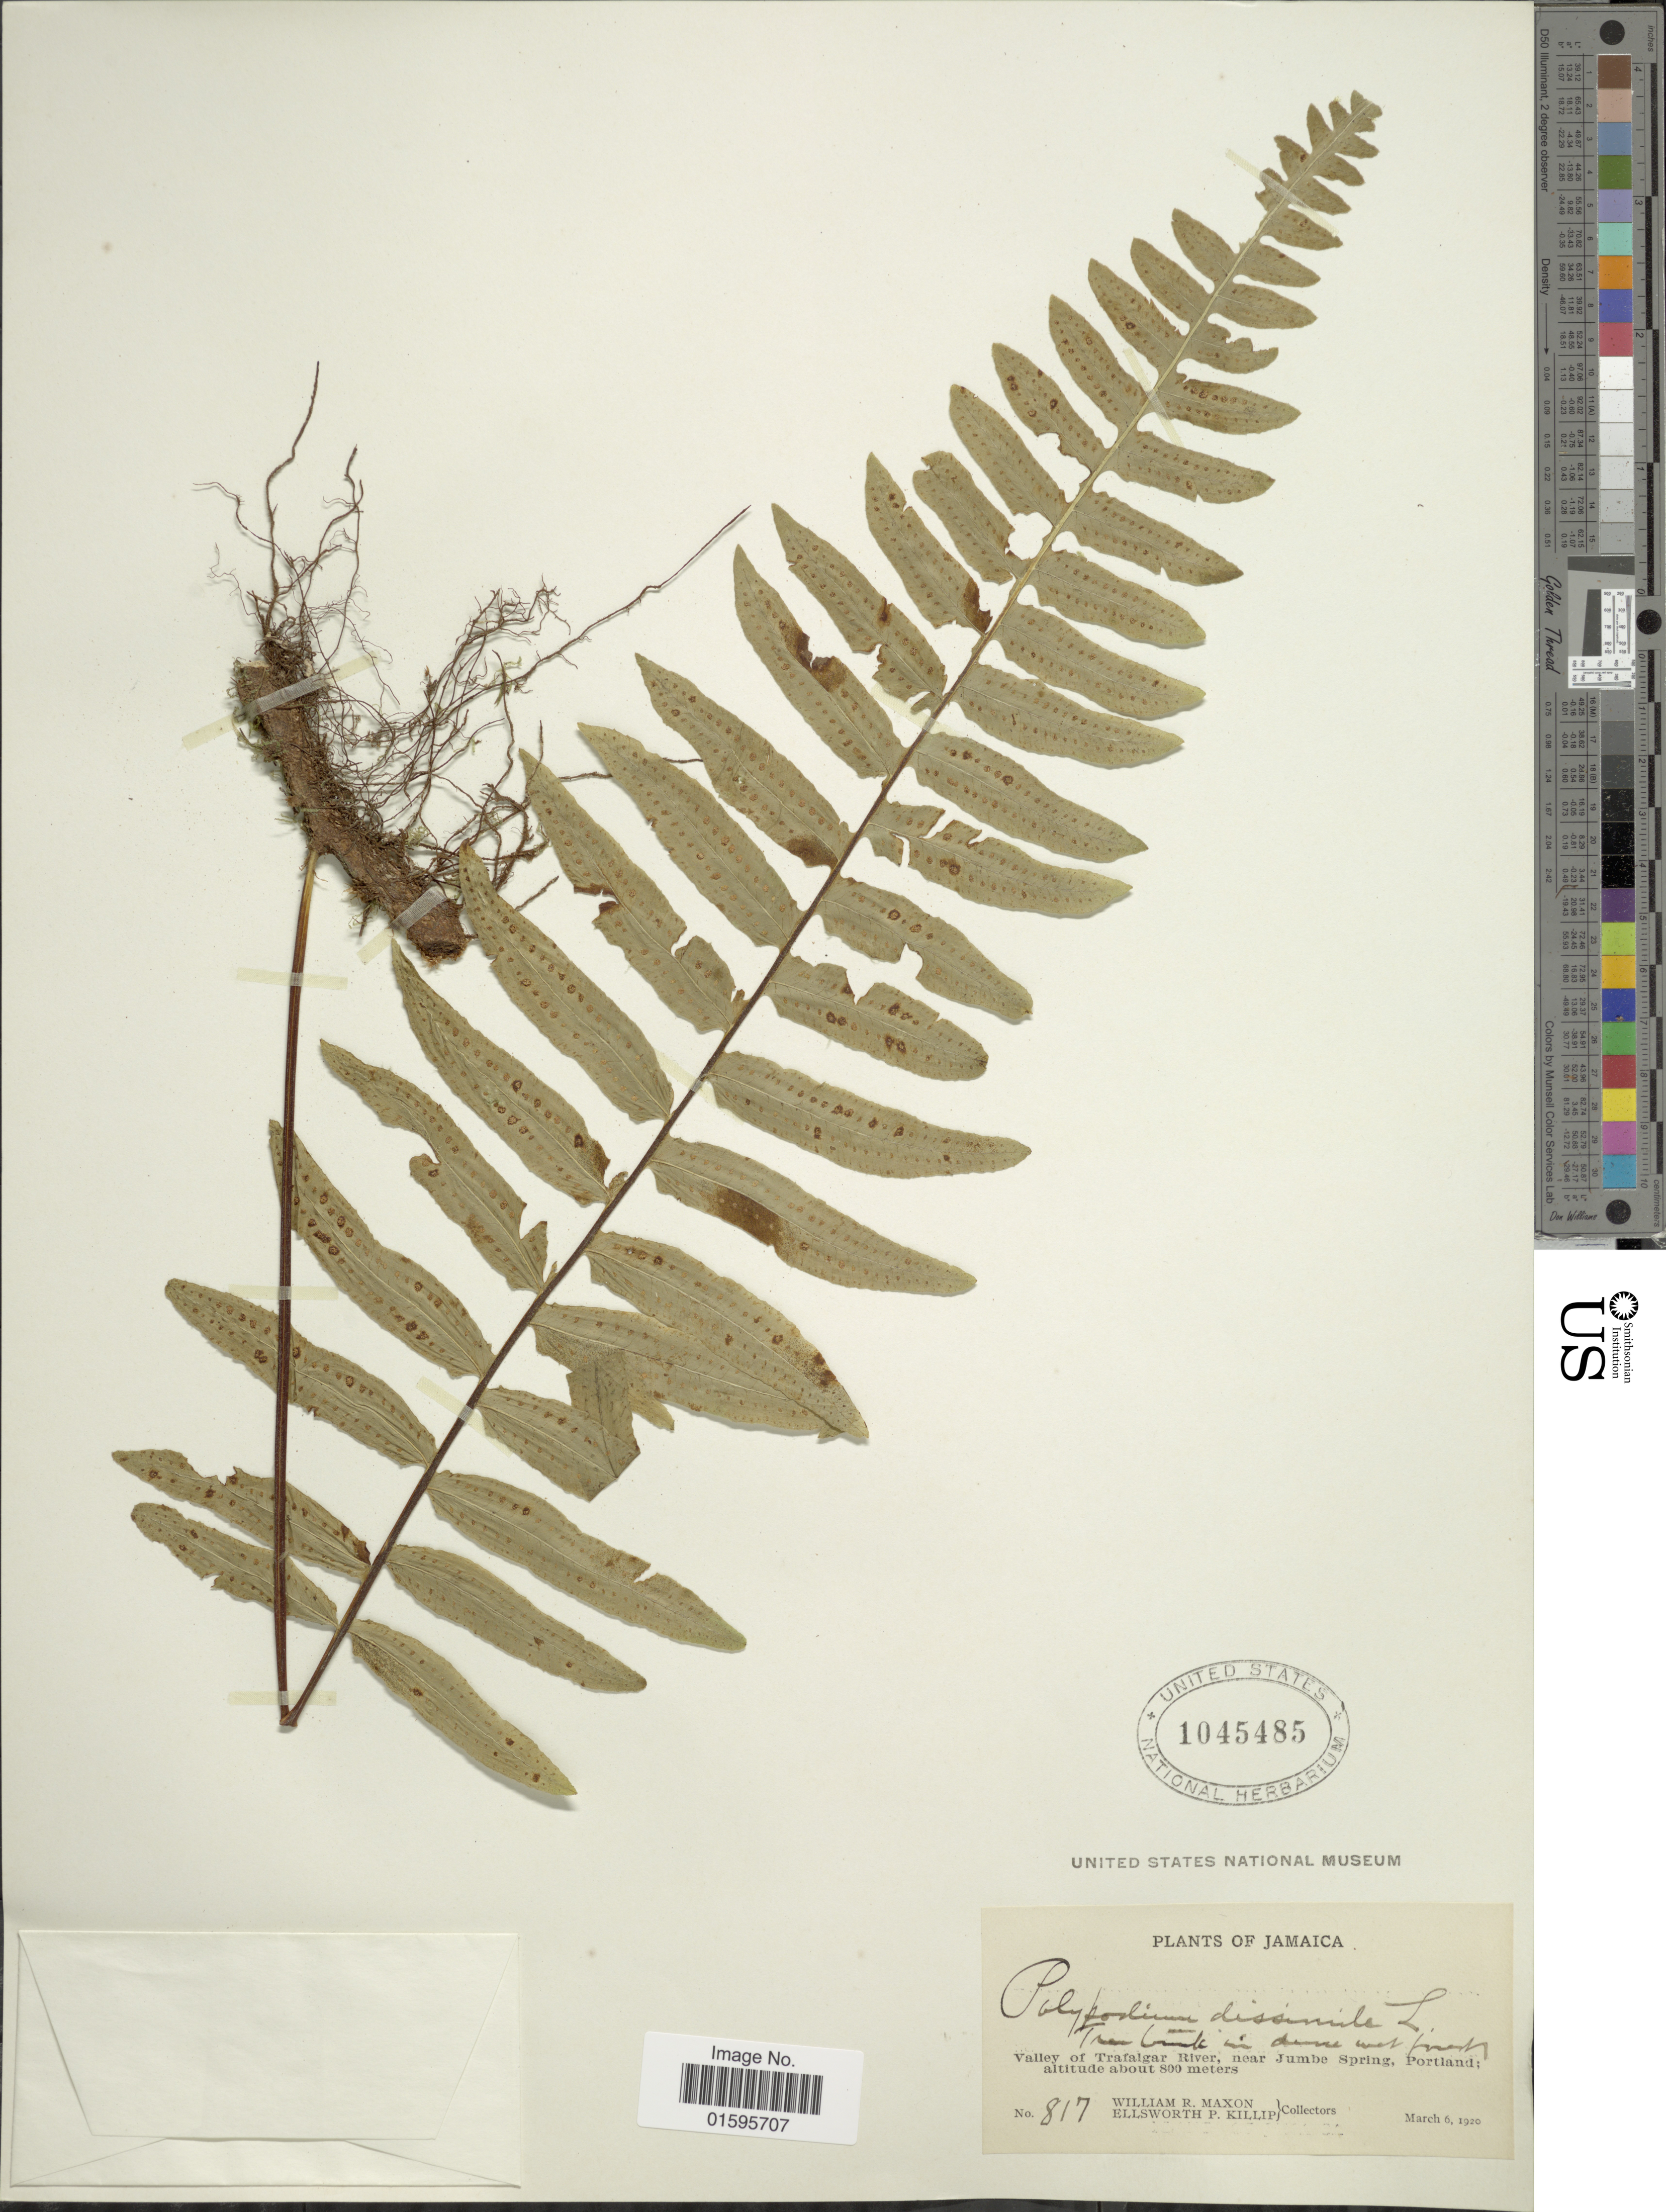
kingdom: Plantae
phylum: Tracheophyta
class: Polypodiopsida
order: Polypodiales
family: Polypodiaceae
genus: Polypodium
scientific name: Polypodium dulce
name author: Poir.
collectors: W. R. Maxon & E. P. Killip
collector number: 817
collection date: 1920-03-06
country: Jamaica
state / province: Portland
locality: Valley of Trafalgar River, near Jumbe Spring, Portland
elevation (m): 800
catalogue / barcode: US 1045485